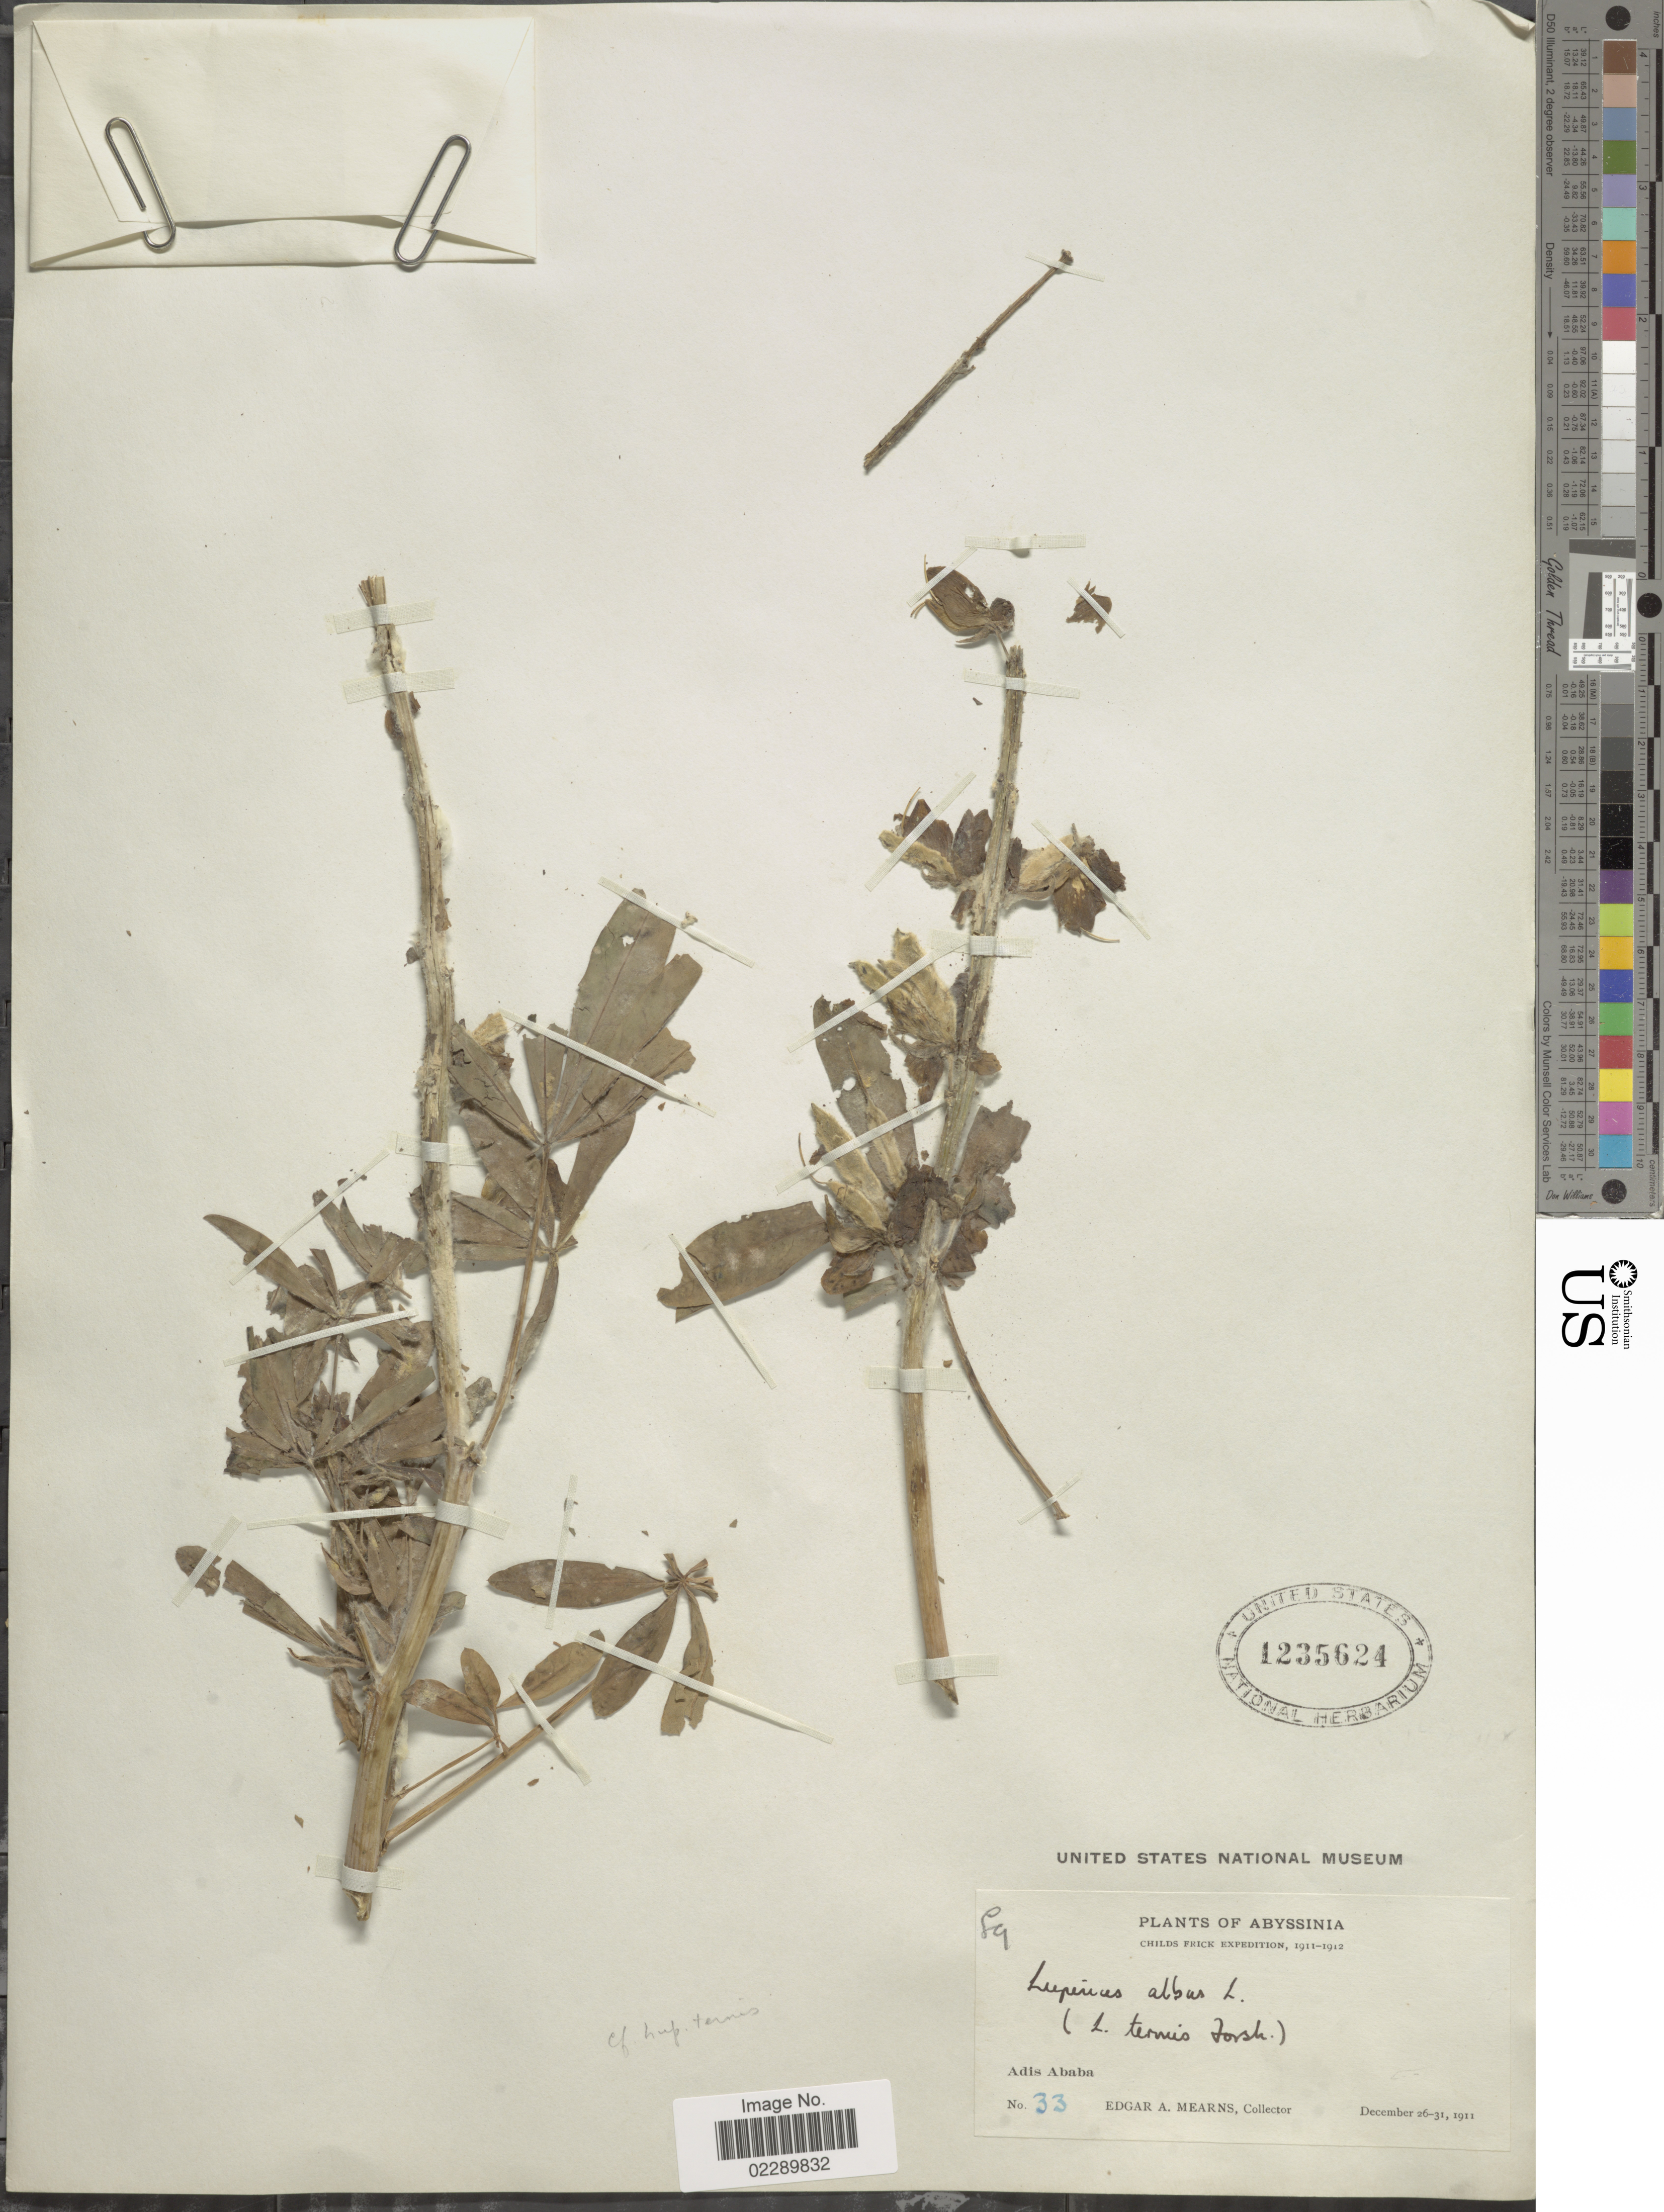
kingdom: Plantae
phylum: Tracheophyta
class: Magnoliopsida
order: Fabales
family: Fabaceae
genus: Lupinus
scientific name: Lupinus albus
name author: L.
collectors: E. A. Mearns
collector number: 33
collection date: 1911-12-26/1911-12-31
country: Eritrea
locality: Abyssinia. Adis Ababa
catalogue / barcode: US 1235624